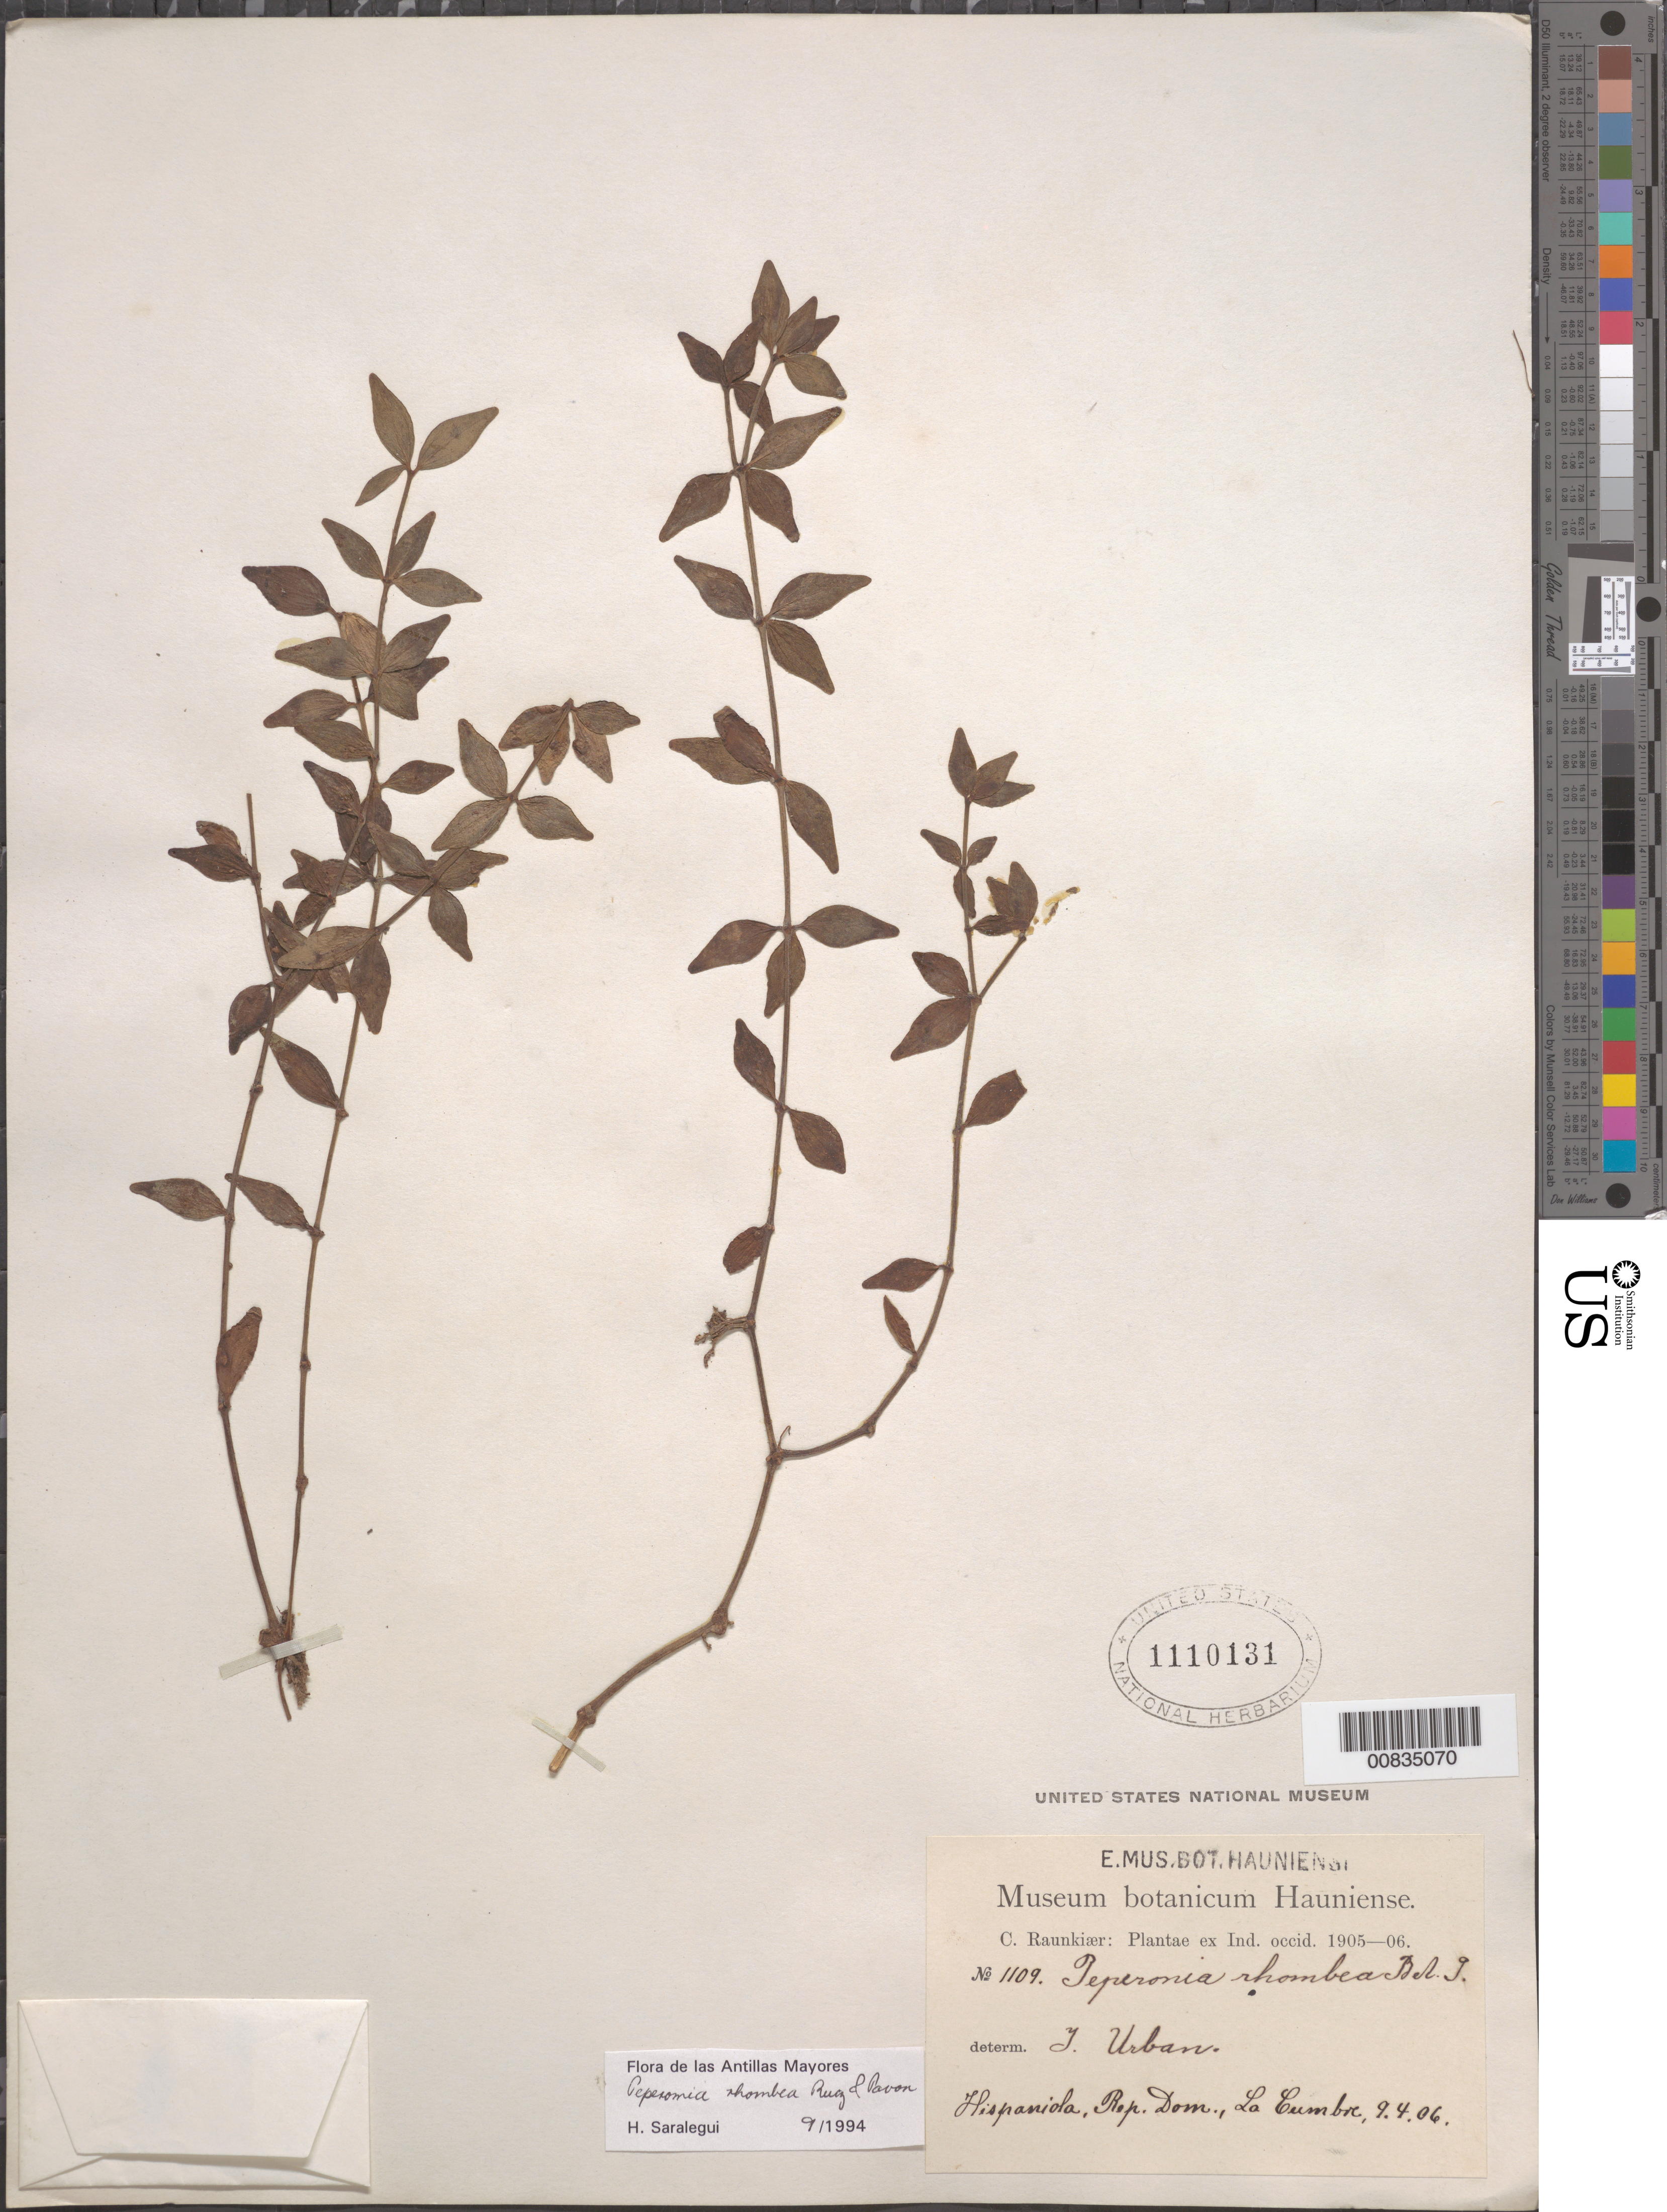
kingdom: Plantae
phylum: Tracheophyta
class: Magnoliopsida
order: Piperales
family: Piperaceae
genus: Peperomia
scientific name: Peperomia rhombea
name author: Ruiz & Pav.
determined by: Saralegui Boza, H., (HAJB), Jardin Botanico Nacional (Habana)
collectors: C. C. Raunkiaer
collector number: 1109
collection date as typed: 09 Apr 1906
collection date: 1906-04-09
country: Dominican Republic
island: Hispaniola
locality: La Cumbre.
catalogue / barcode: US 1110131